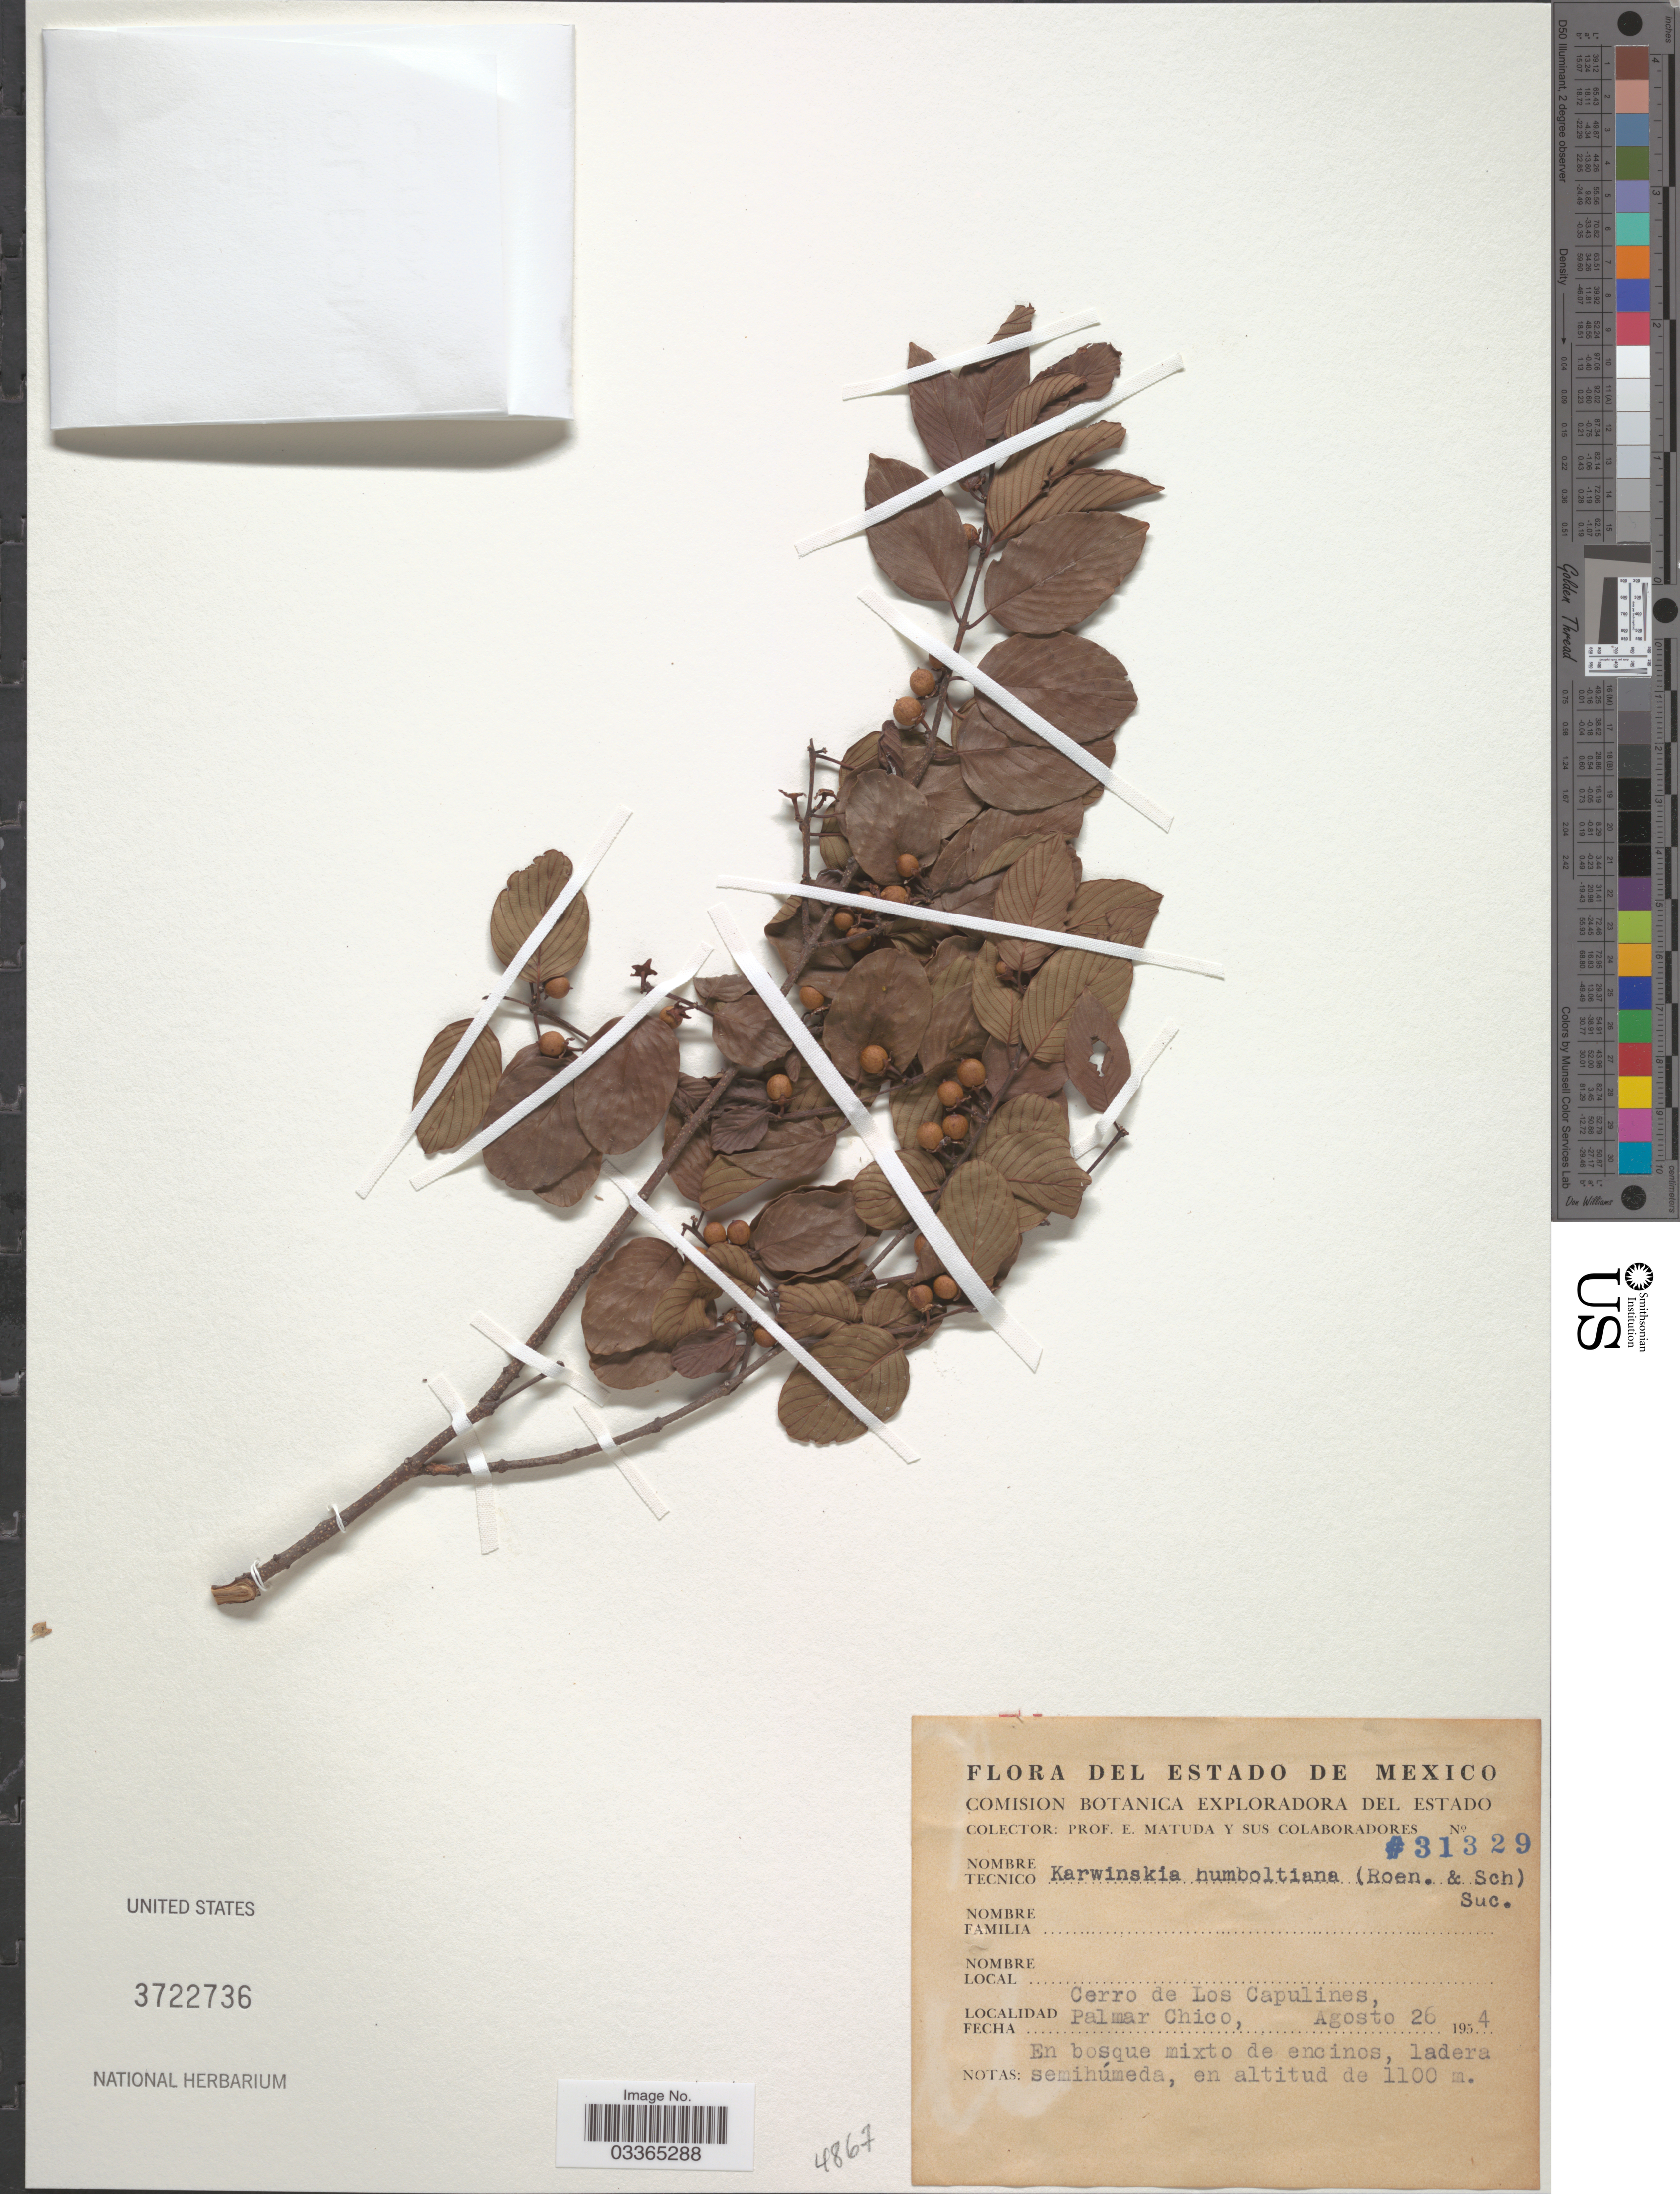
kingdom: Plantae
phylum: Tracheophyta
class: Magnoliopsida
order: Rosales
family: Rhamnaceae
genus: Karwinskia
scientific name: Karwinskia humboldtiana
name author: (Schult.) Zucc.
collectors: E. Matuda & Sus Colaboradores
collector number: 31329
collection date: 1954-08-26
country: Mexico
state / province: México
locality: Cerro de Los Capulines, Palmar Chico.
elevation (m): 1100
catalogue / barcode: US 3722736